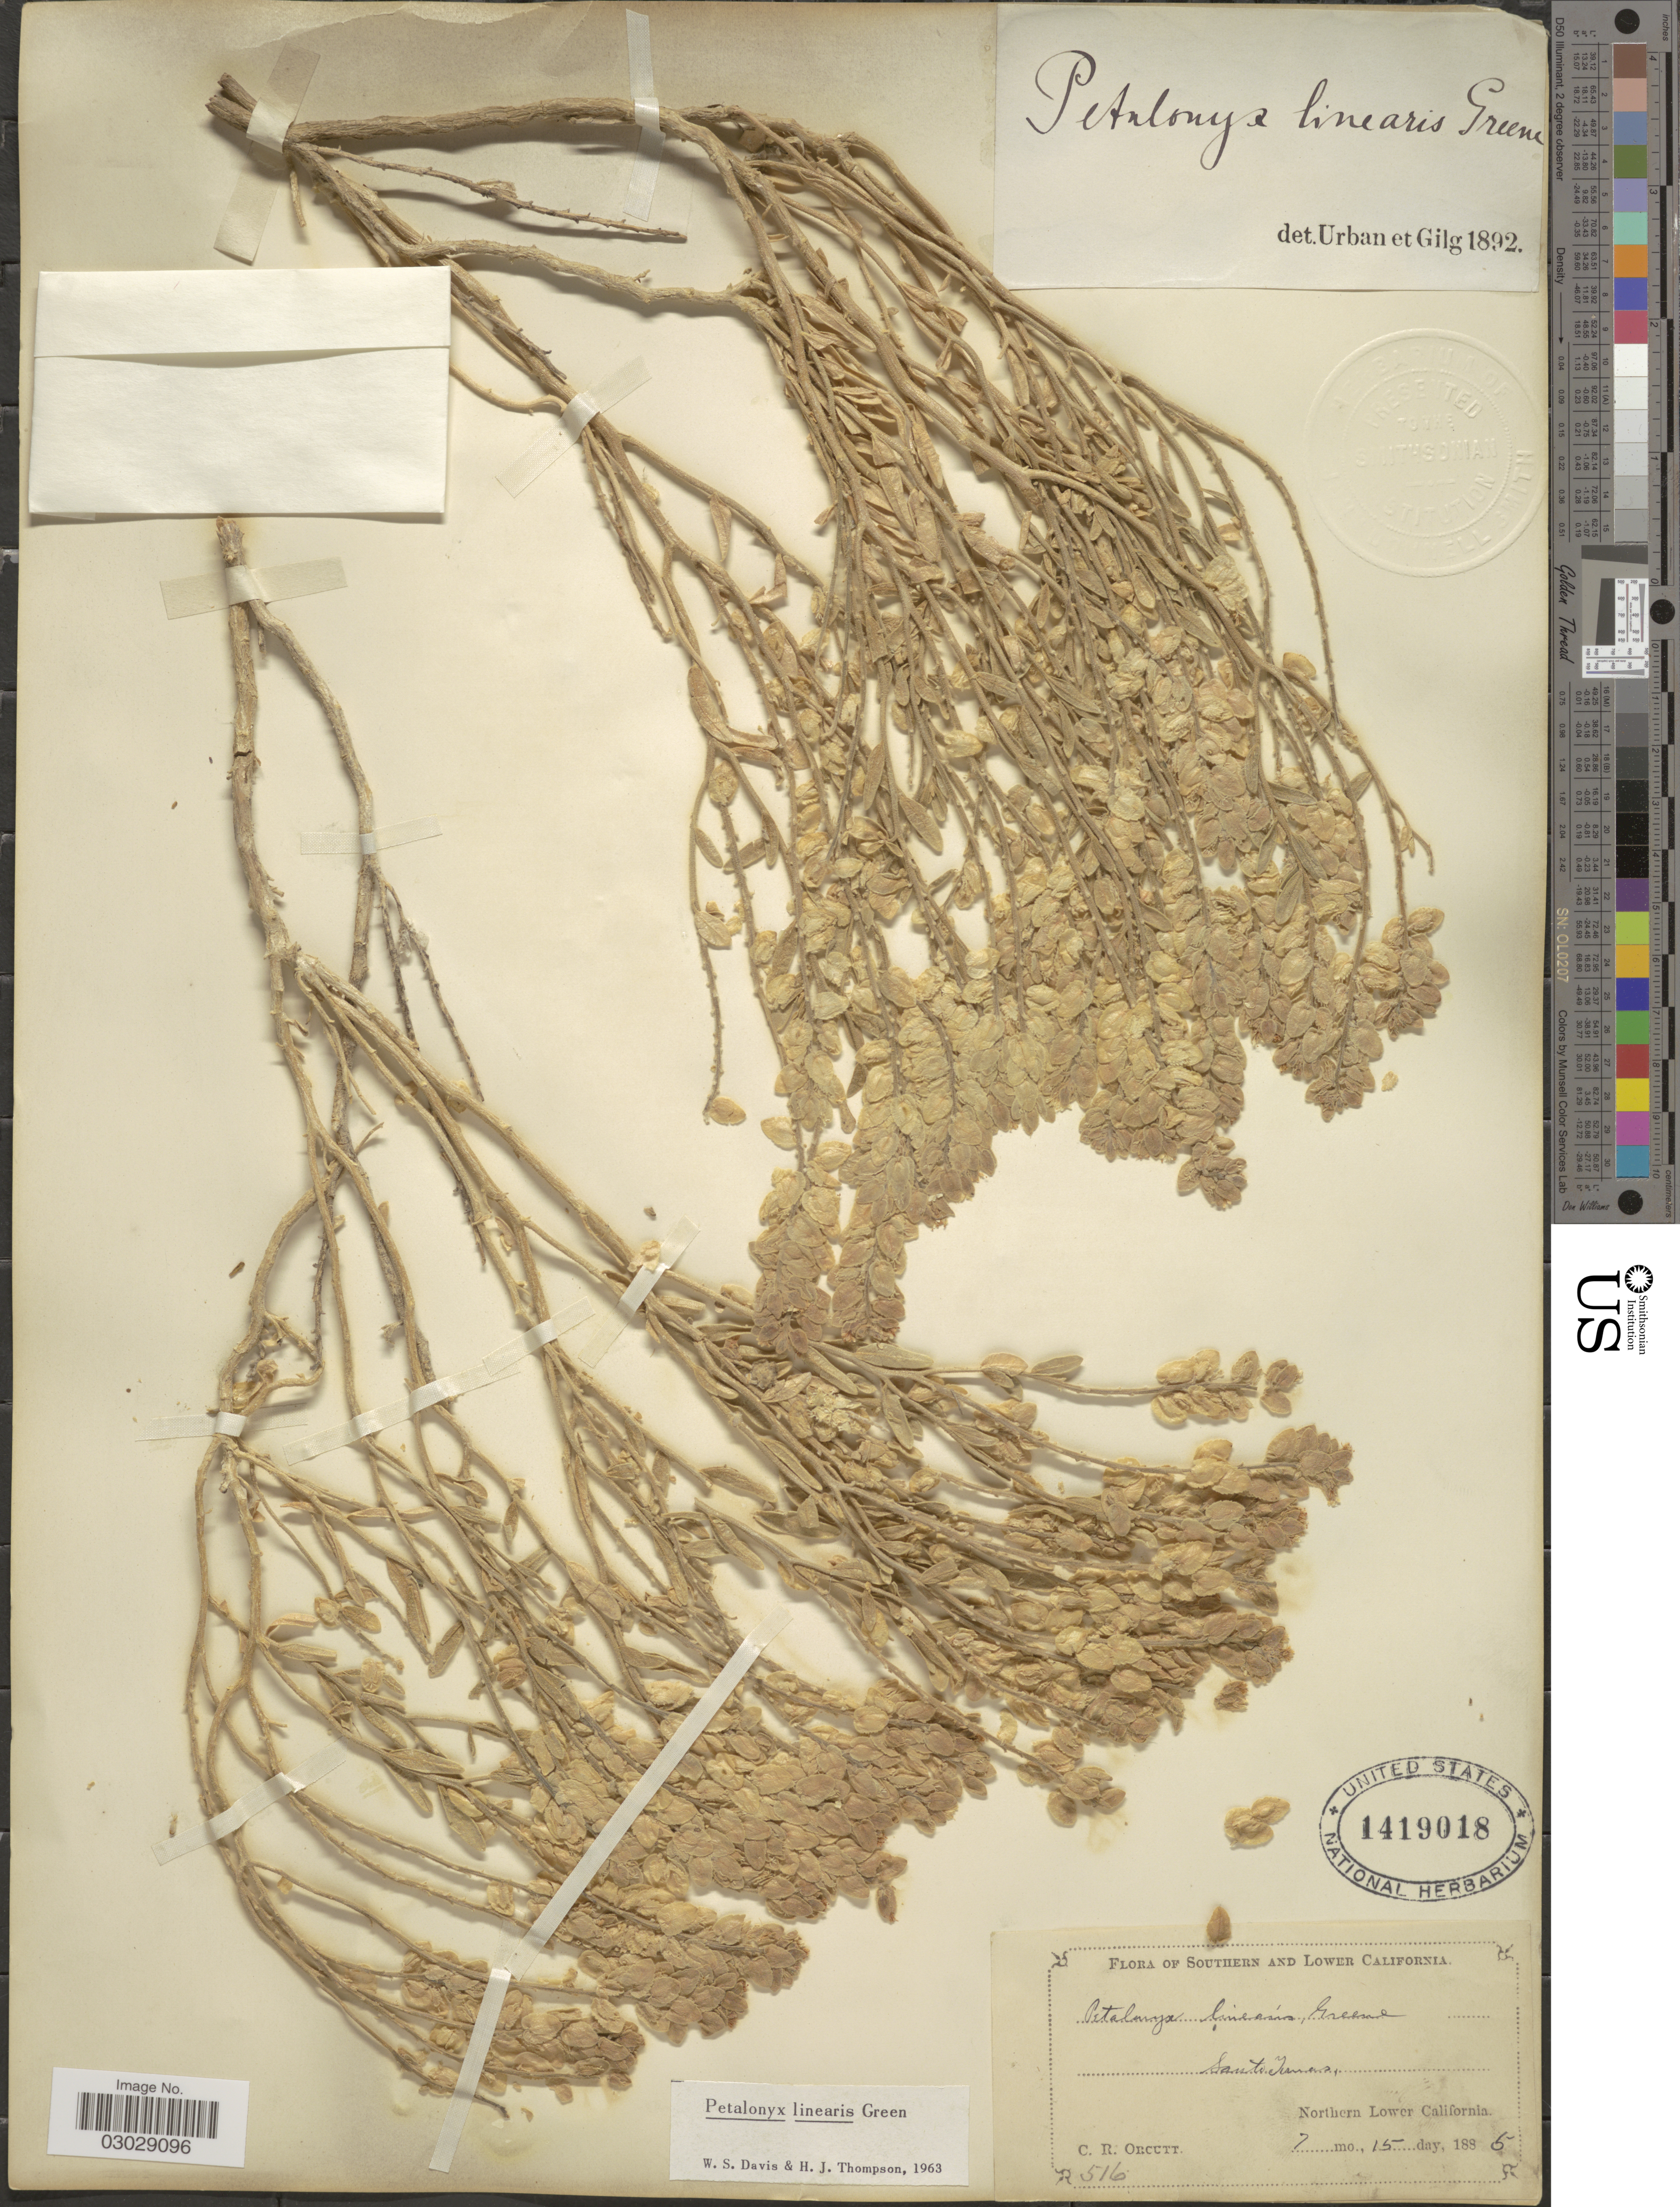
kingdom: Plantae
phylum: Tracheophyta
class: Magnoliopsida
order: Cornales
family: Loasaceae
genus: Petalonyx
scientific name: Petalonyx linearis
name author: Green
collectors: C. R. Orcutt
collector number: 516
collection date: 1885-07-15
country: Mexico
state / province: Baja California Norte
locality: Southern and Lower California. Santa Tomas. Northern Lower California.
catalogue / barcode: US 1419018